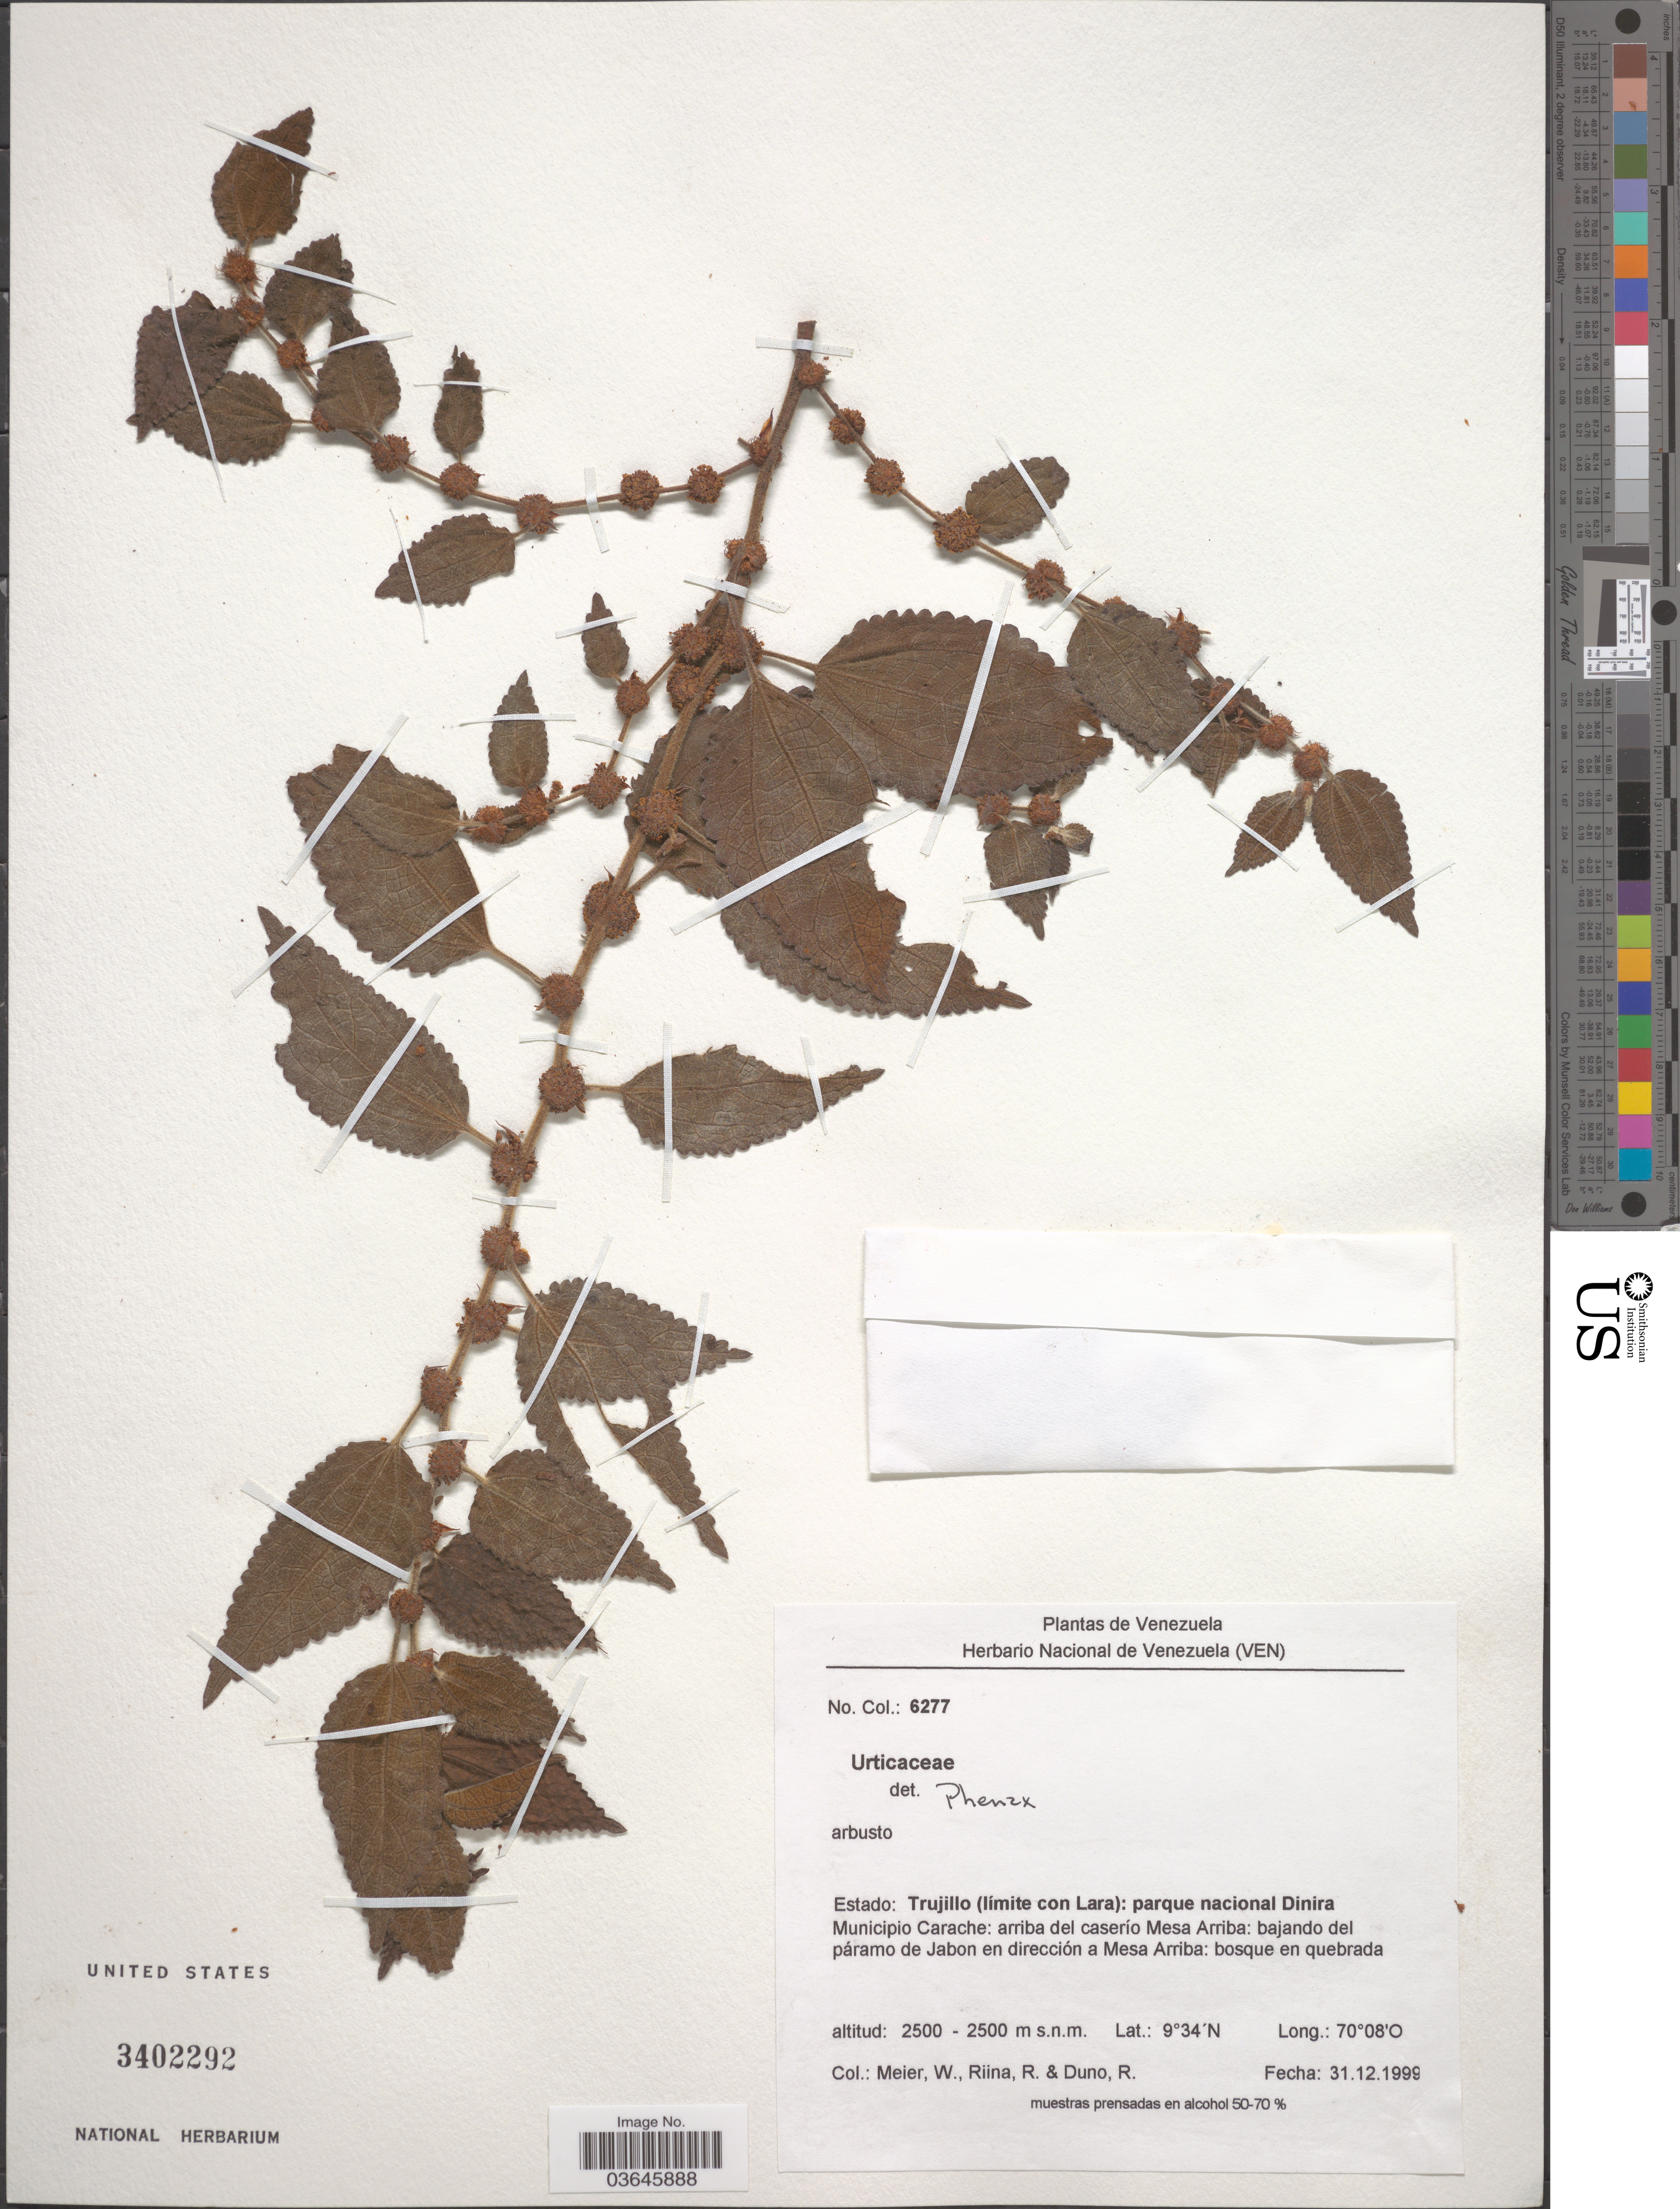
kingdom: Plantae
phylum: Tracheophyta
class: Magnoliopsida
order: Rosales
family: Urticaceae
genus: Phenax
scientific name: Phenax sp.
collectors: W. Meier, R. Riina & R. Duno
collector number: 6277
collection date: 1999-12-31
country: Venezuela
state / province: Trujillo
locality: (Límite con Lara): parque nacional Dinira. Municipio Carache: arriba del caserío Mesa Arriba: bajando del páramo de Jabon en dirección a Mesa Arriba.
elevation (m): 2500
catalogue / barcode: US 3402292